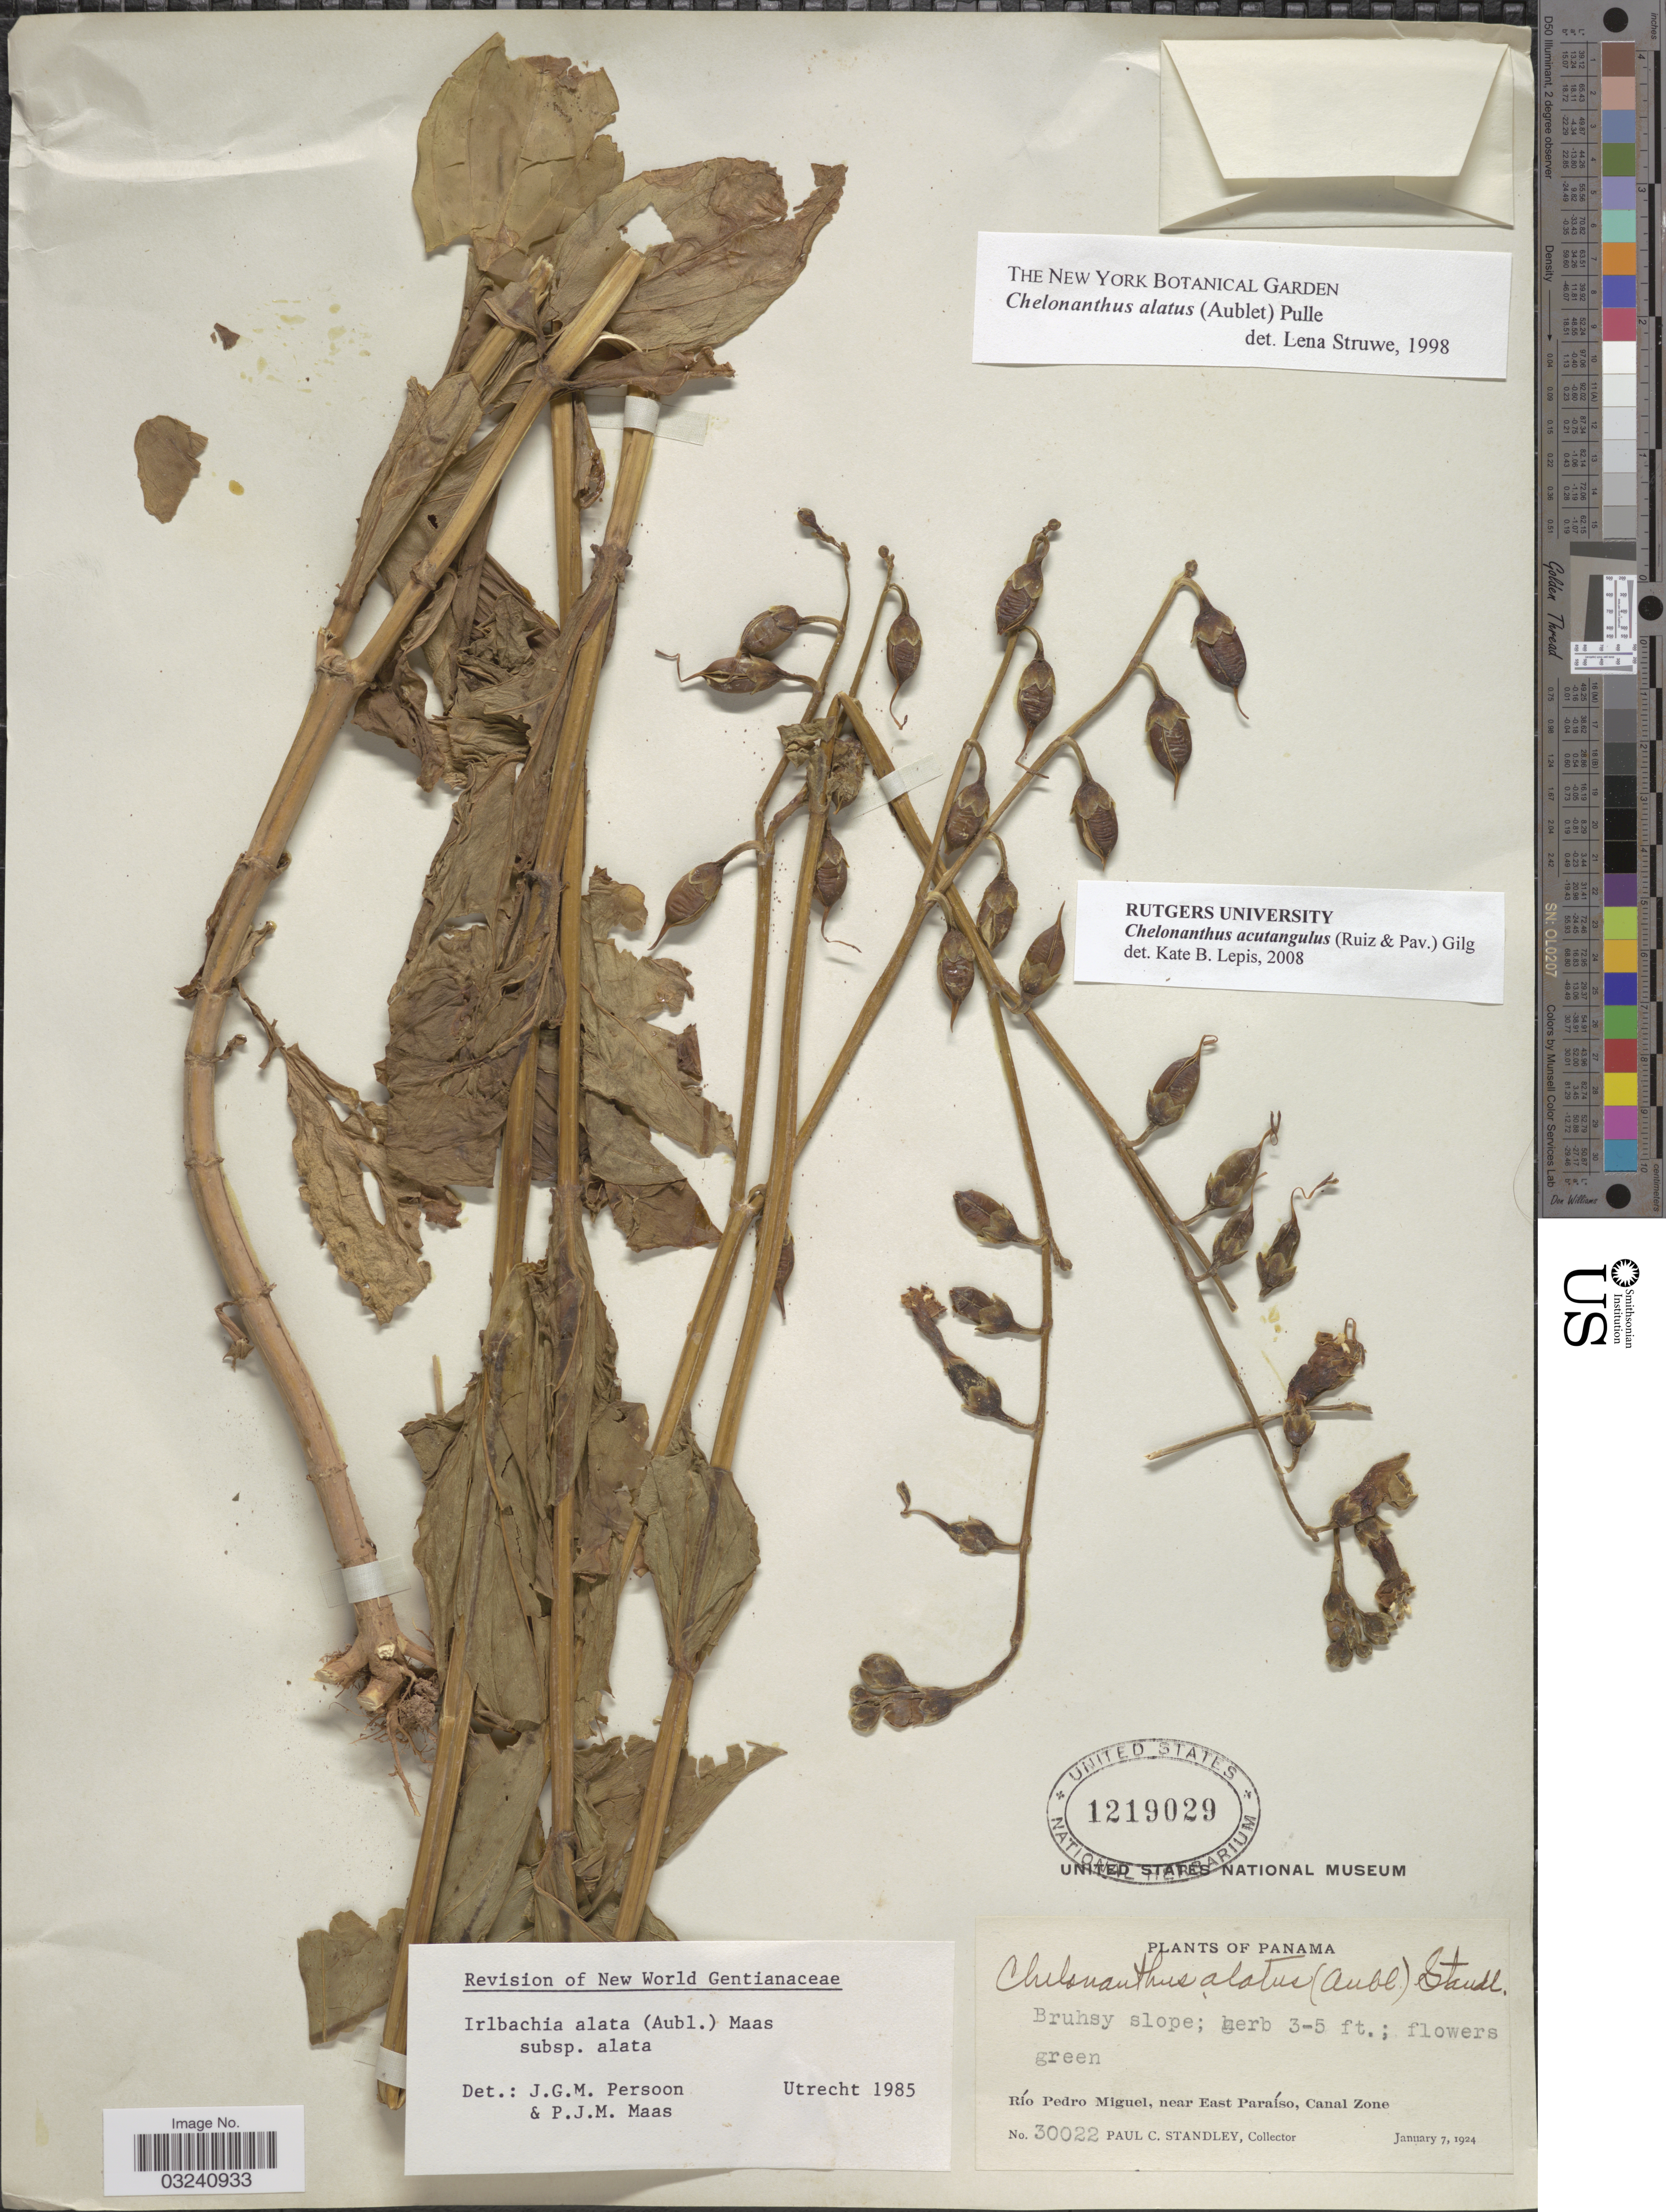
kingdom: Plantae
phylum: Tracheophyta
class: Magnoliopsida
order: Gentianales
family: Gentianaceae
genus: Chelonanthus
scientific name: Chelonanthus acutangulus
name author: (Ruiz & Pav.) Gilg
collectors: P. C. Standley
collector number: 30022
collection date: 1924-01-07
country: Panama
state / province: Colón / Panamá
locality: Río Pedro Miguel, near East Paraíso, Canal Zone.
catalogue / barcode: US 1219029